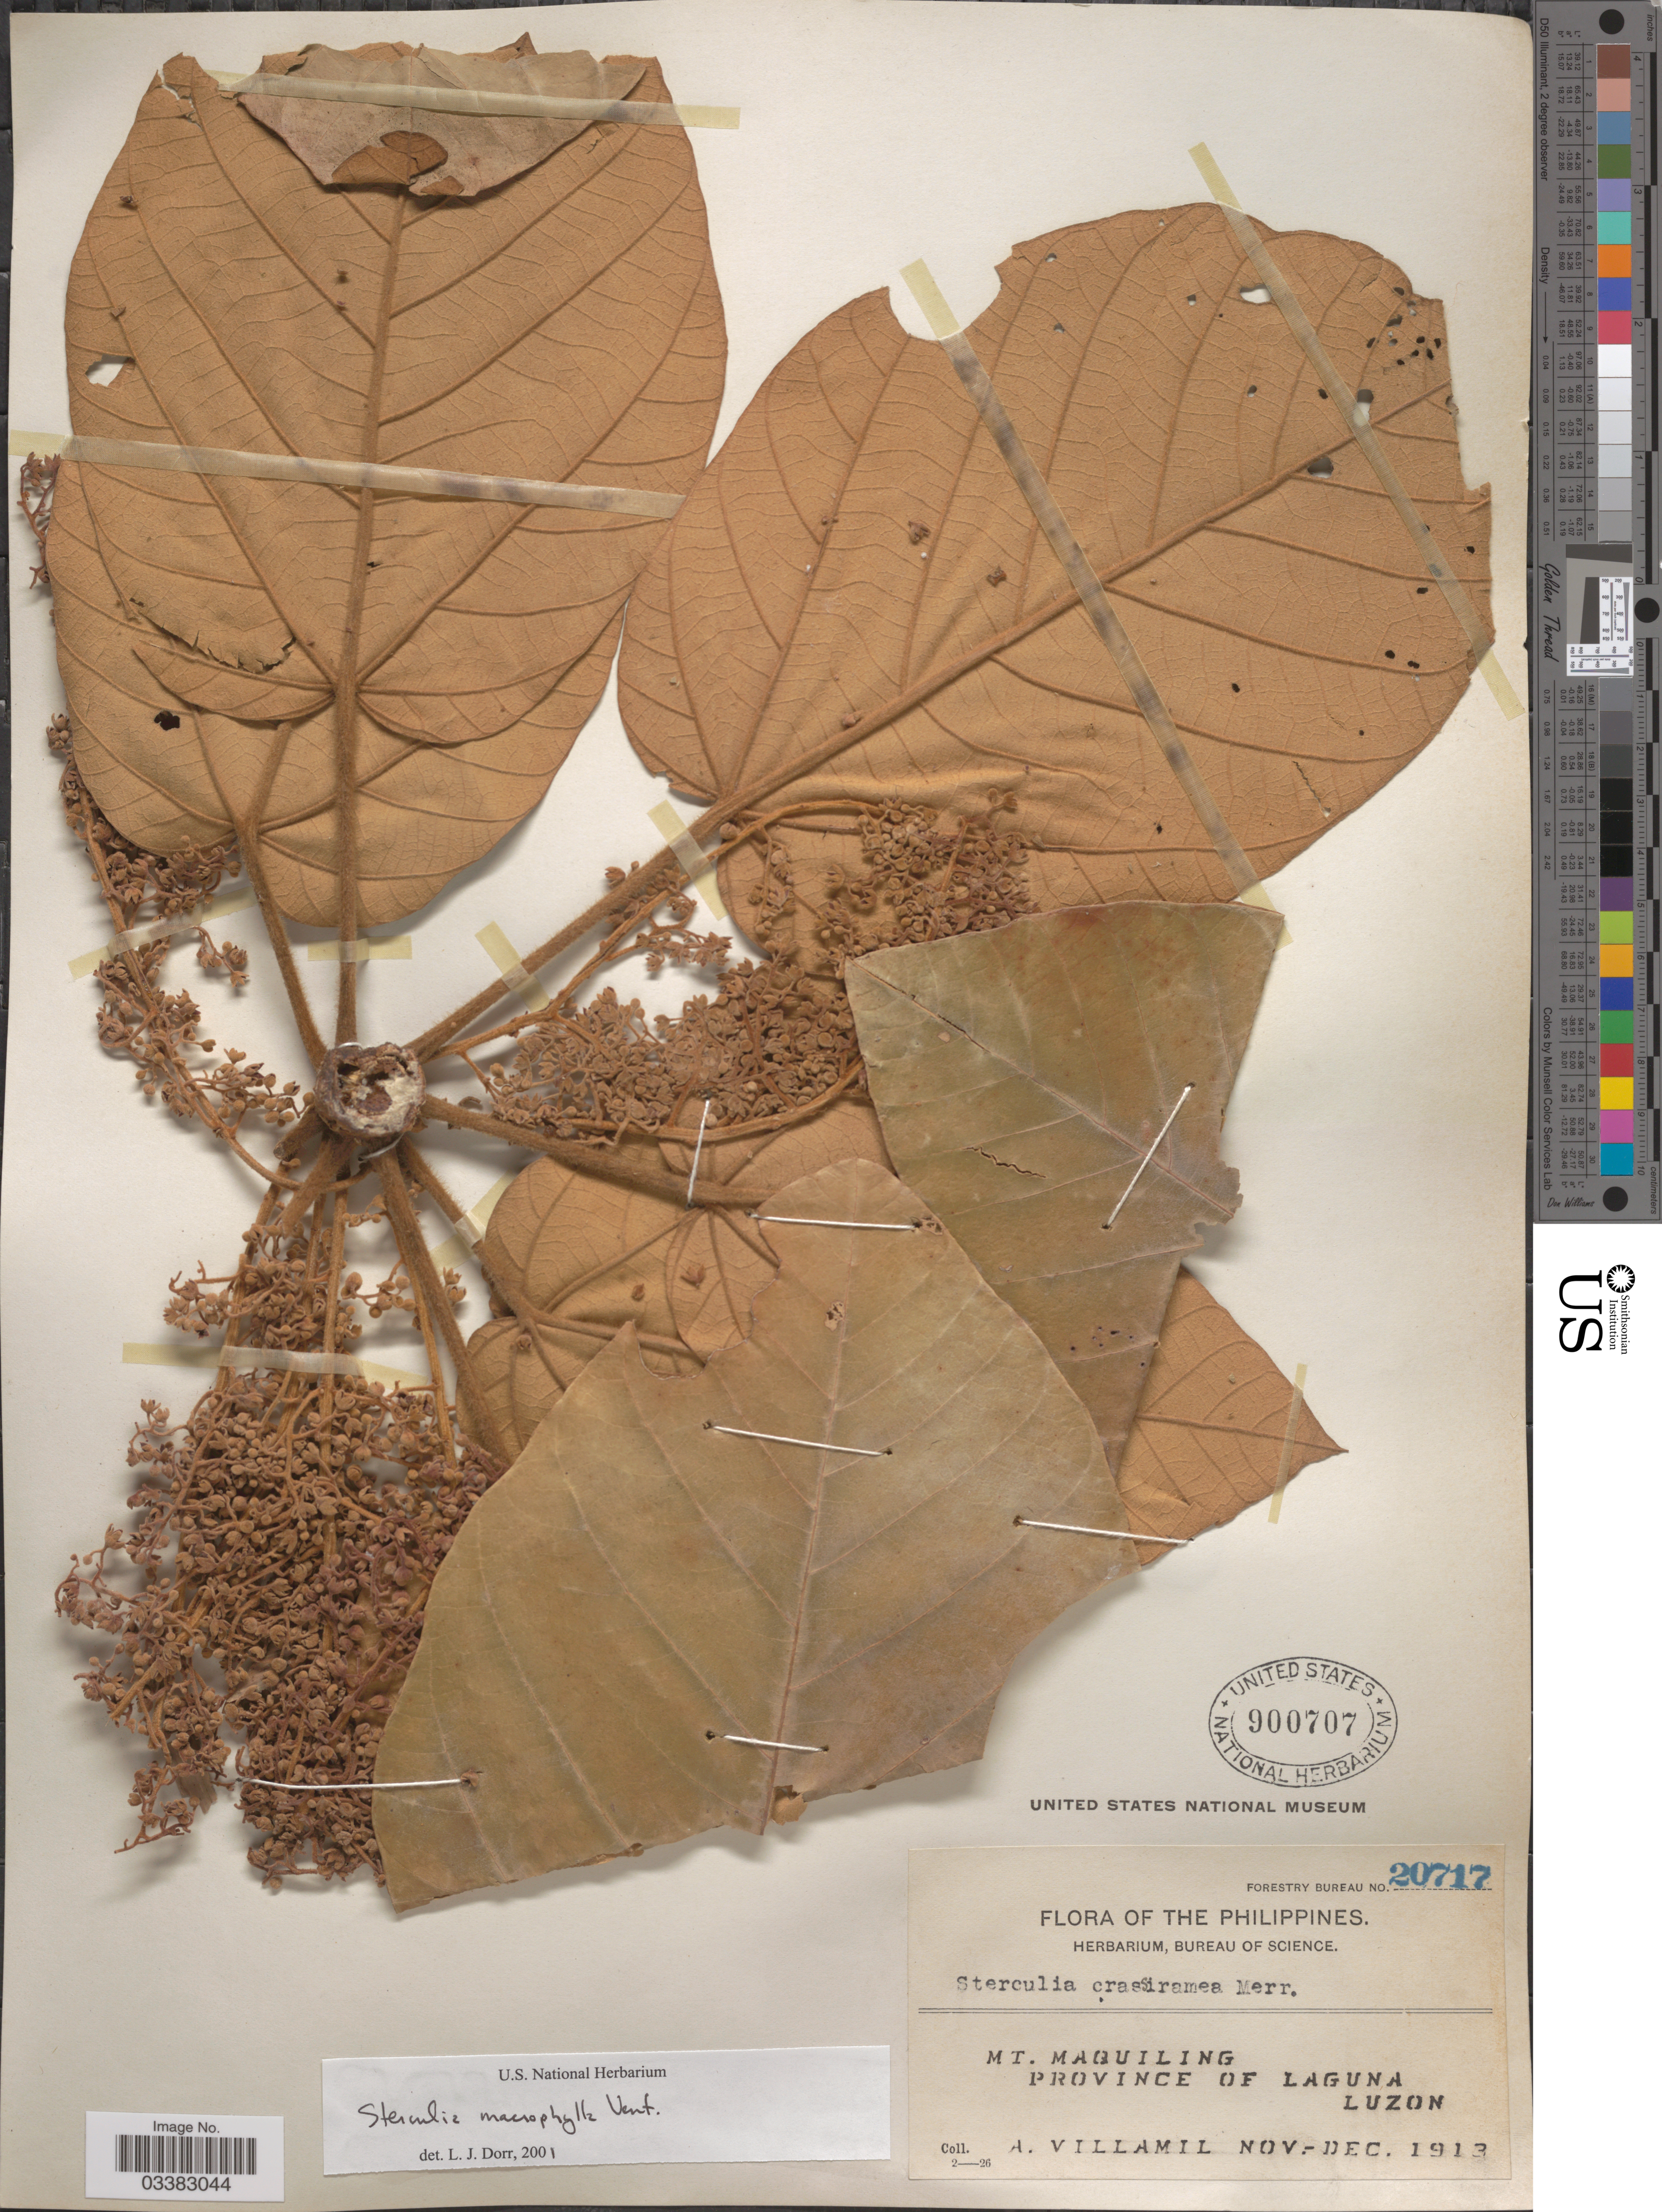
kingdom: Plantae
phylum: Tracheophyta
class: Magnoliopsida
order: Malvales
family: Malvaceae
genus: Sterculia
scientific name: Sterculia macrophylla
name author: Vent.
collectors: A. Villamil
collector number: Forestry Bureau 20717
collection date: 1913-11/1913-12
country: Philippines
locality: Mt. Maquiling, Province of Laguna, Luzon.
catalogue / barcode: US 900707